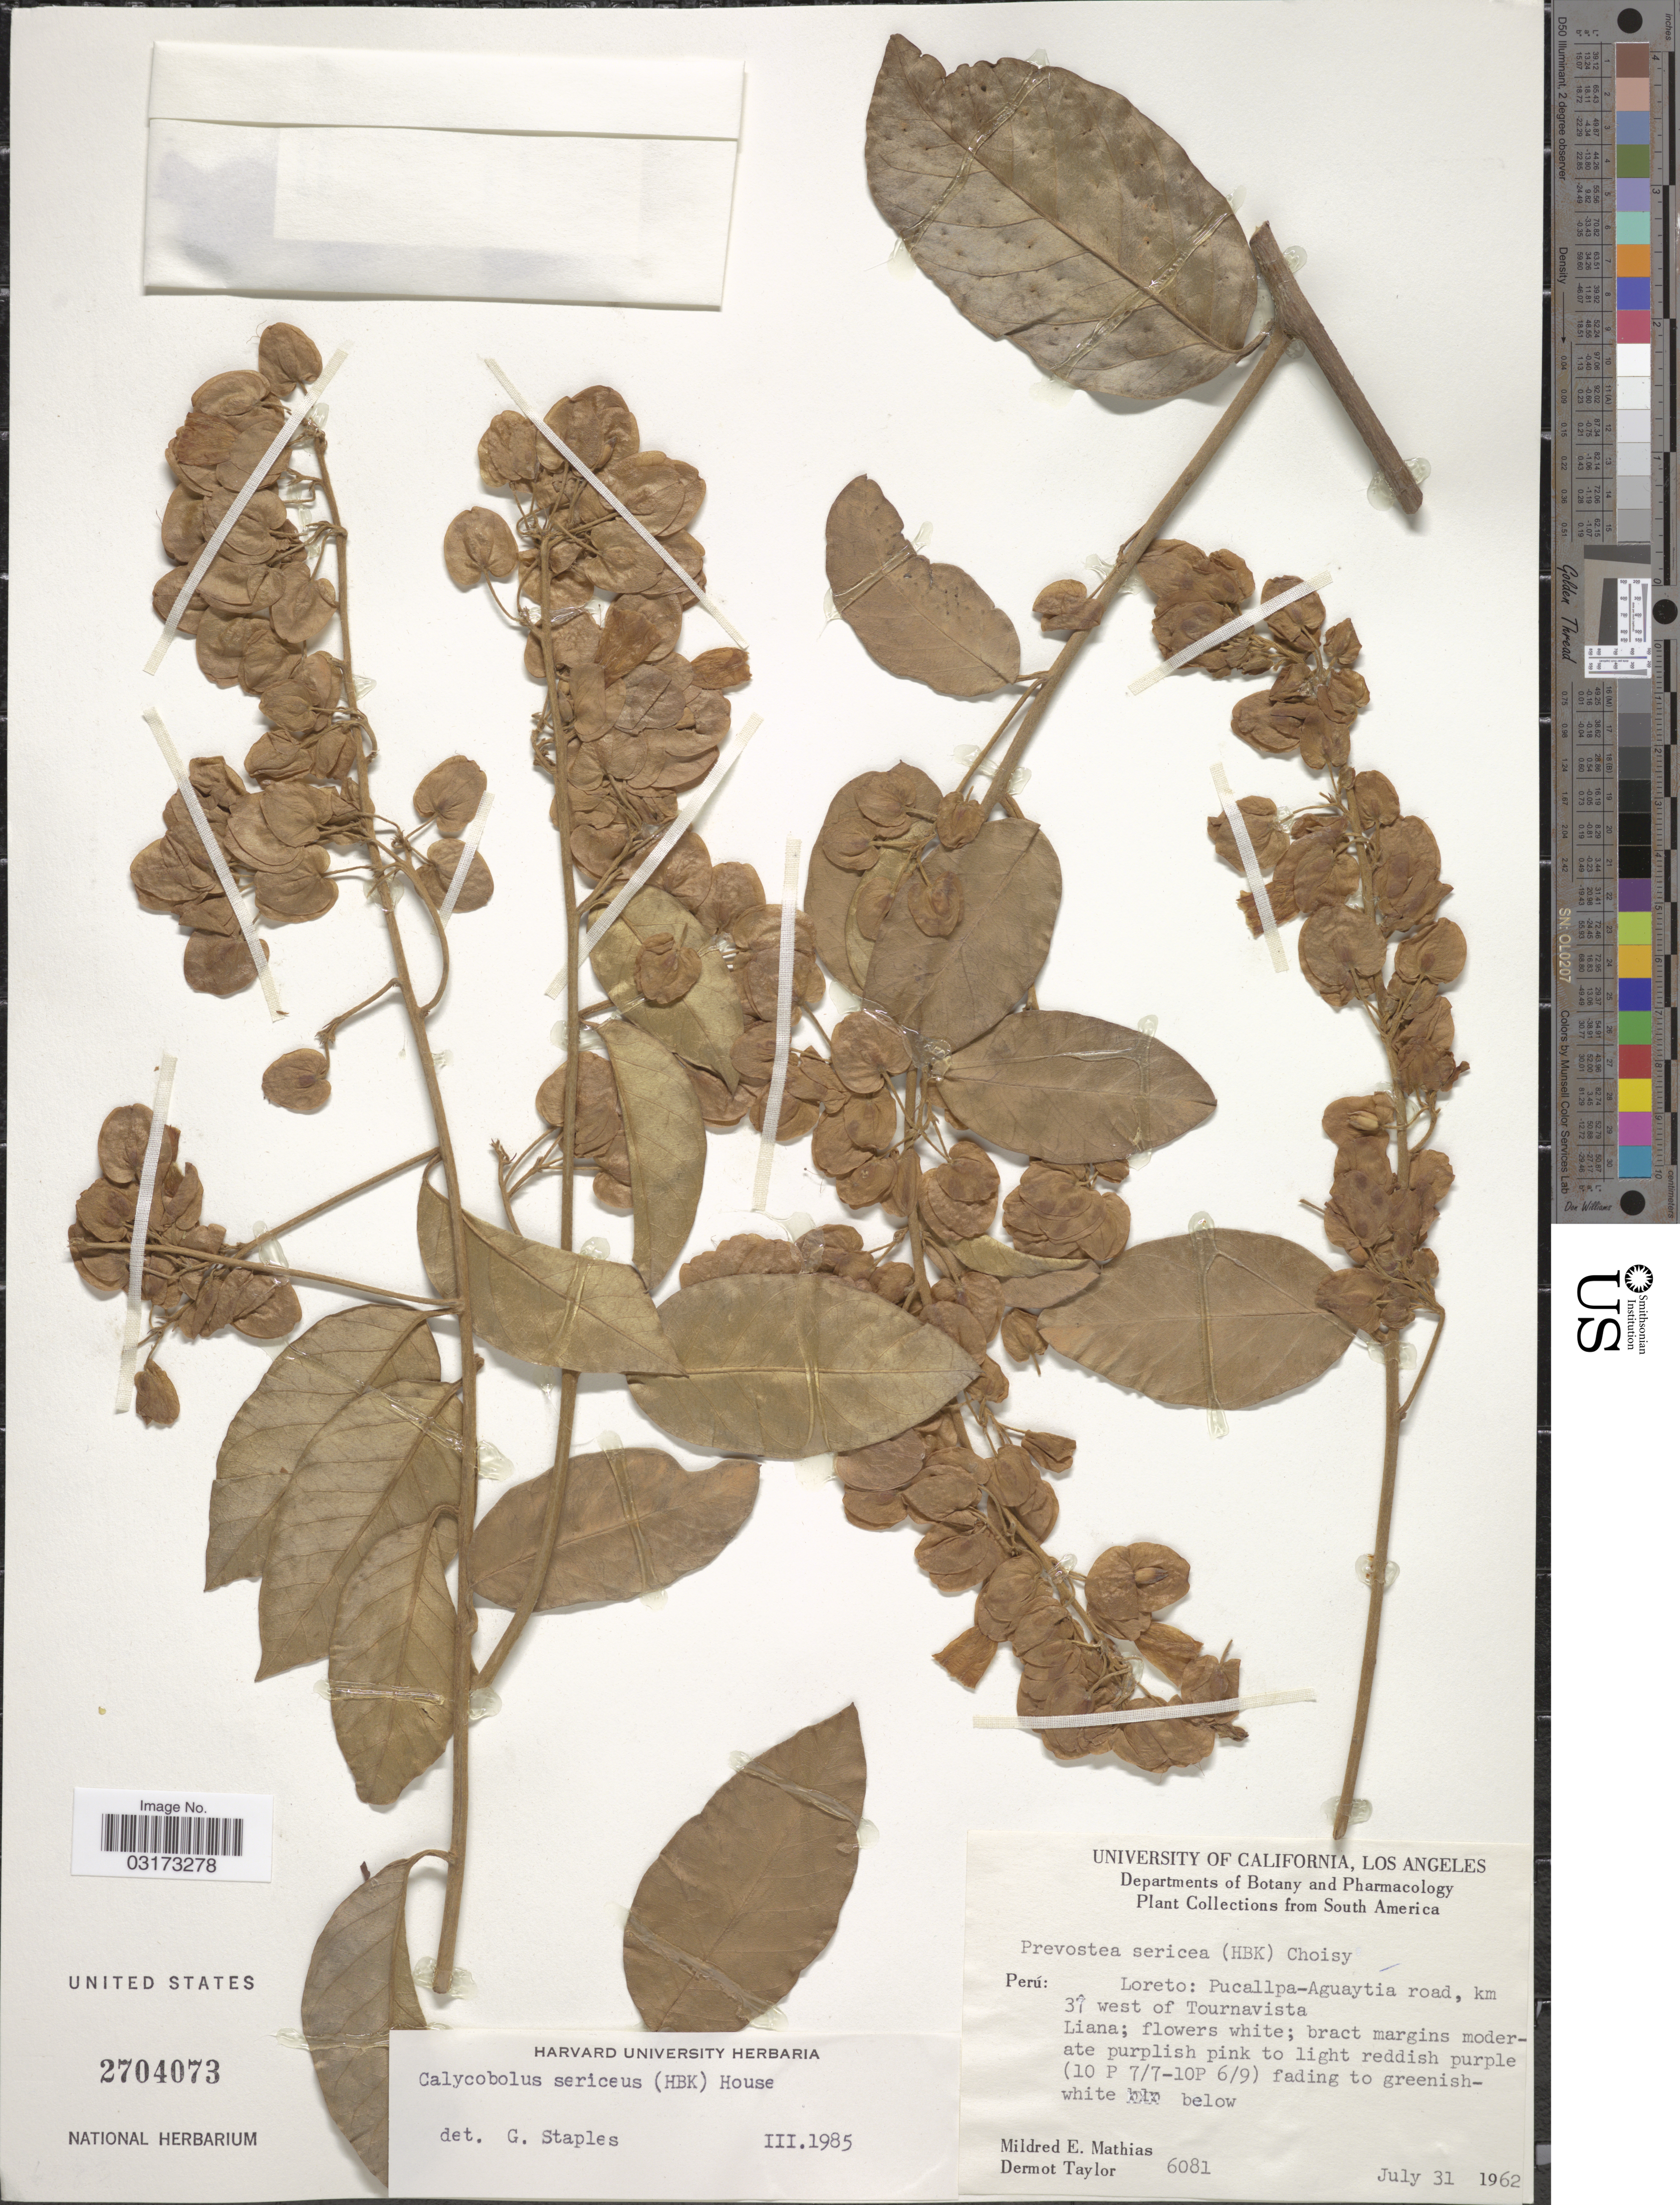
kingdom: Plantae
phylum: Tracheophyta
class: Magnoliopsida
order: Solanales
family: Convolvulaceae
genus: Calycobolus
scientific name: Calycobolus sericeus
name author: (Kunth) House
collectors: M. E. Mathias & D. Taylor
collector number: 6081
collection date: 1962-07-31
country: Peru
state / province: Loreto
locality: Pucallpa-Aguaytía road, km 37 west of Tournavista.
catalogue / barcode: US 2704073